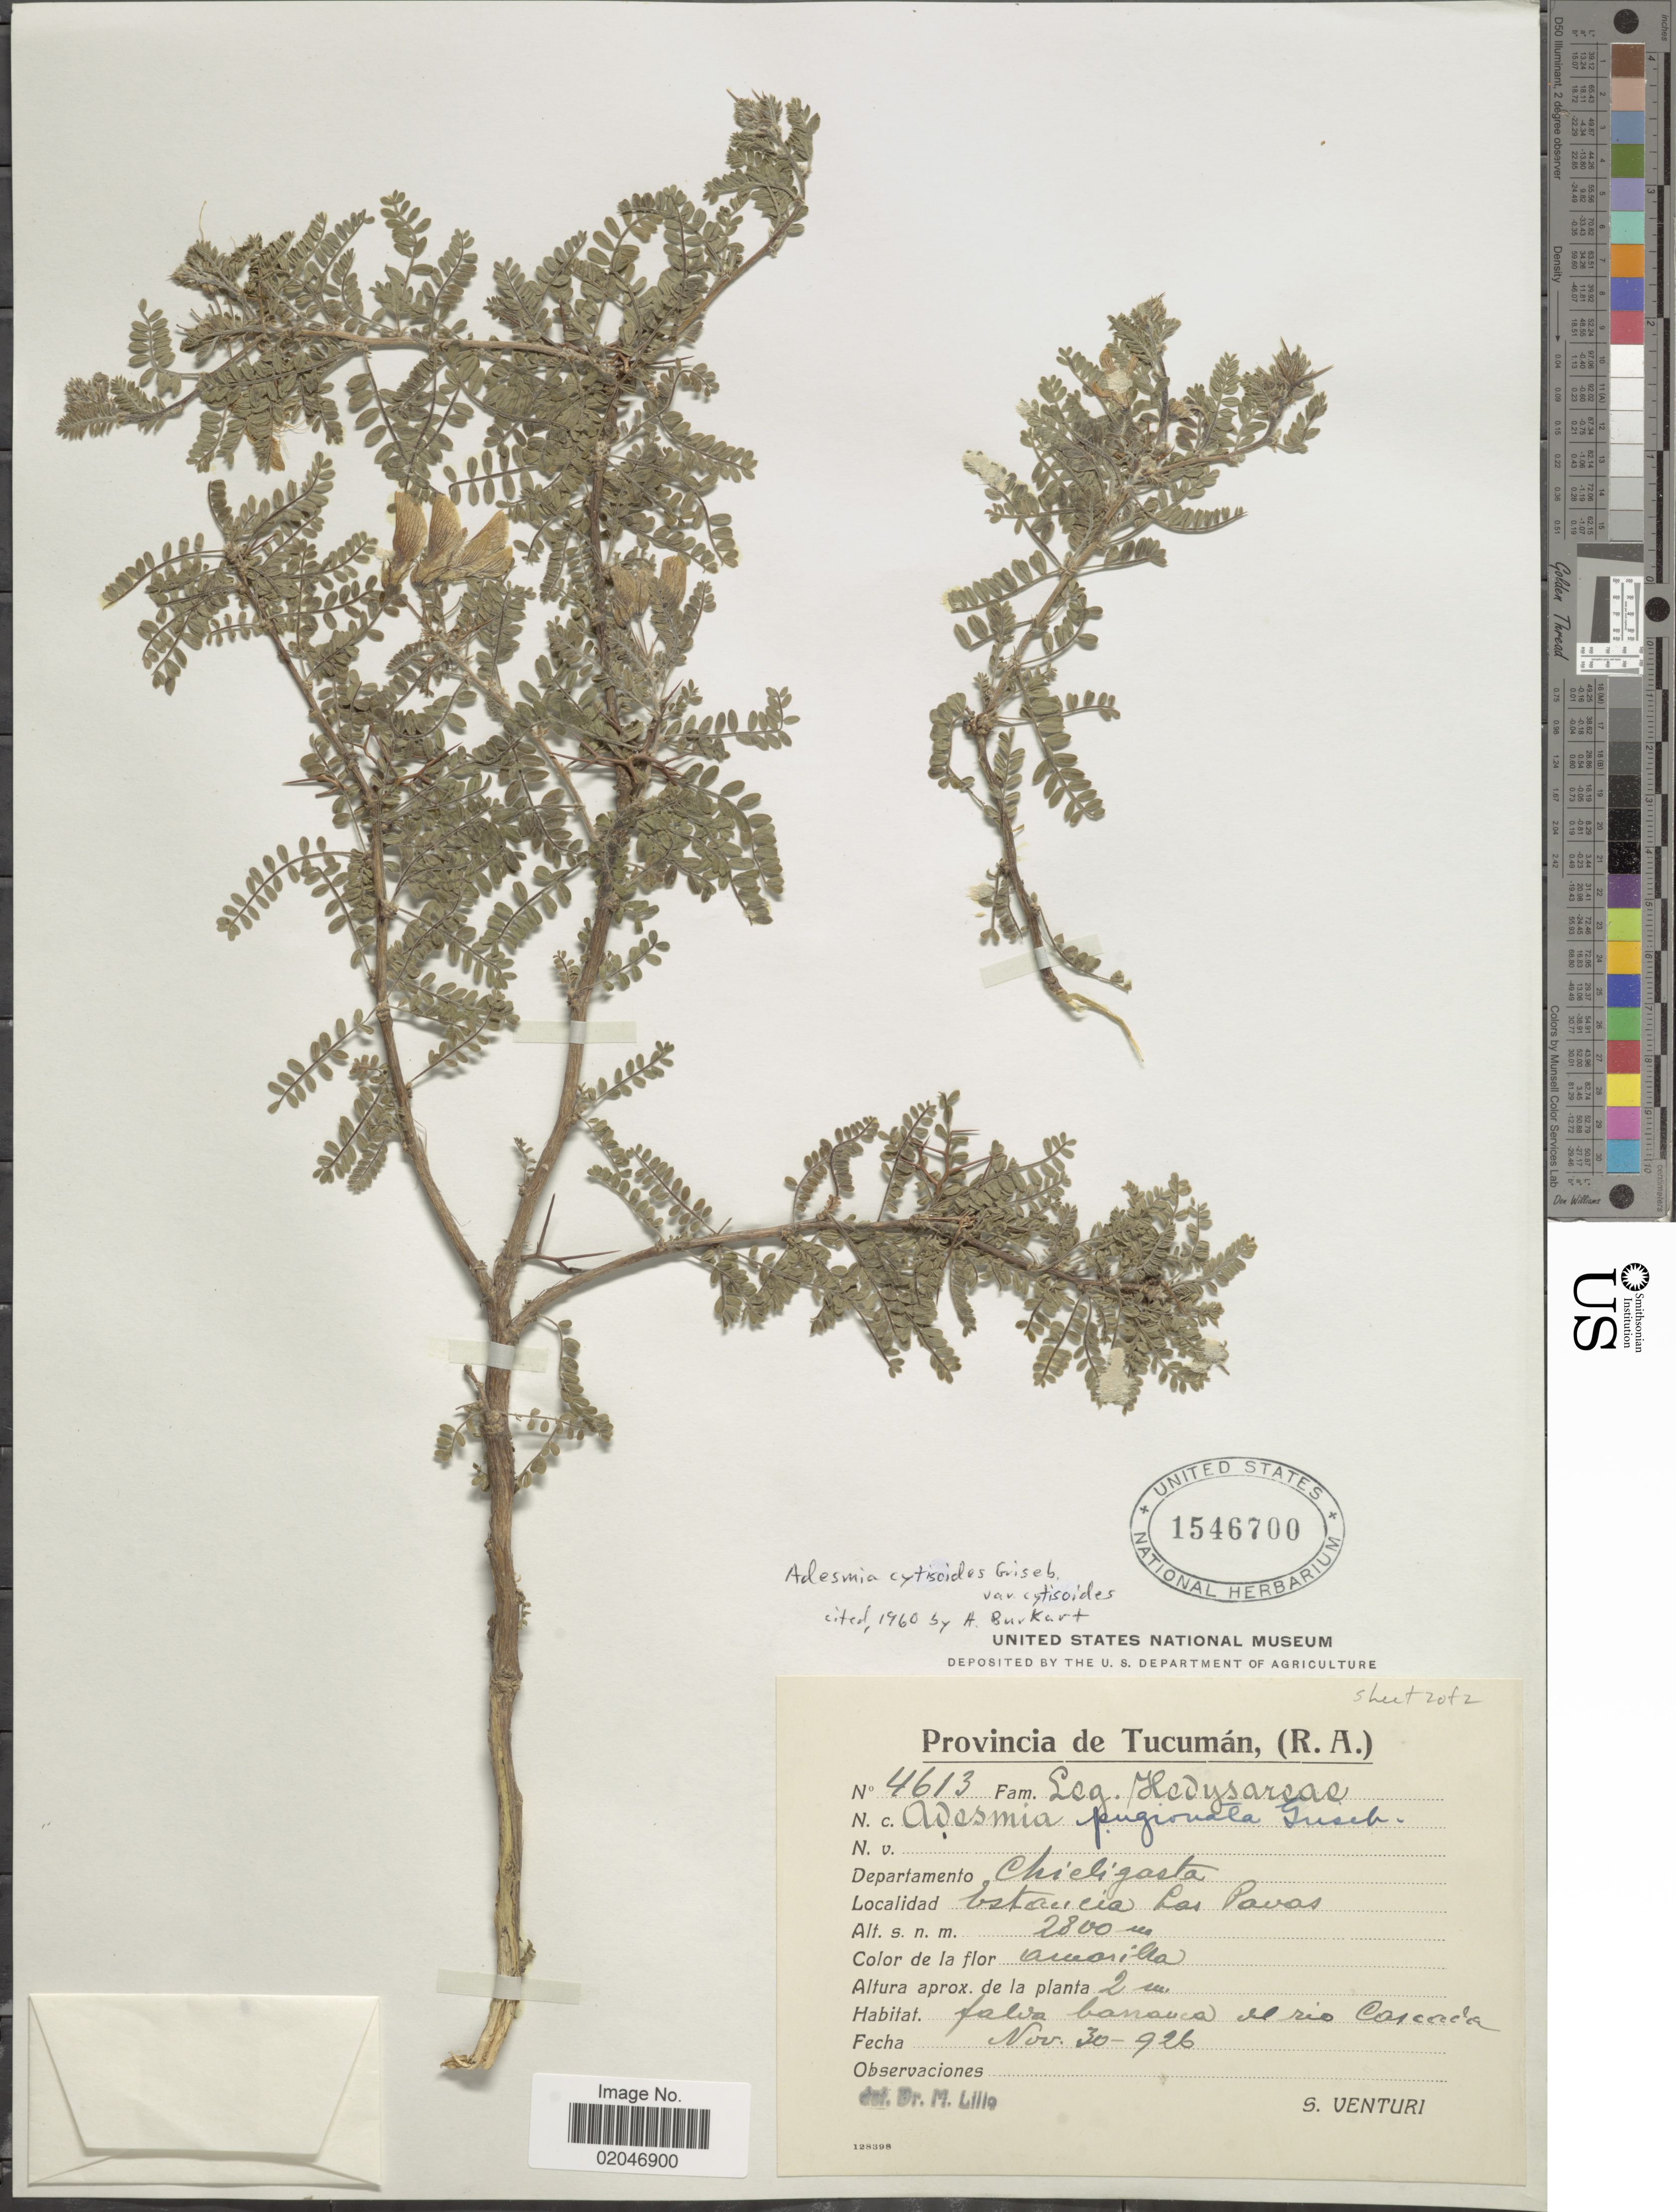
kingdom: Plantae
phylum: Tracheophyta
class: Magnoliopsida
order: Fabales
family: Fabaceae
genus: Adesmia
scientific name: Adesmia cytisoides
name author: Griseb.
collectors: S. Venturi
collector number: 4613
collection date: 1926-11-30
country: Argentina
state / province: Tucuman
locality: Departamento Chicligata, Estancia Las Pavas, R. A.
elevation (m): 2800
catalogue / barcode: US 1546700